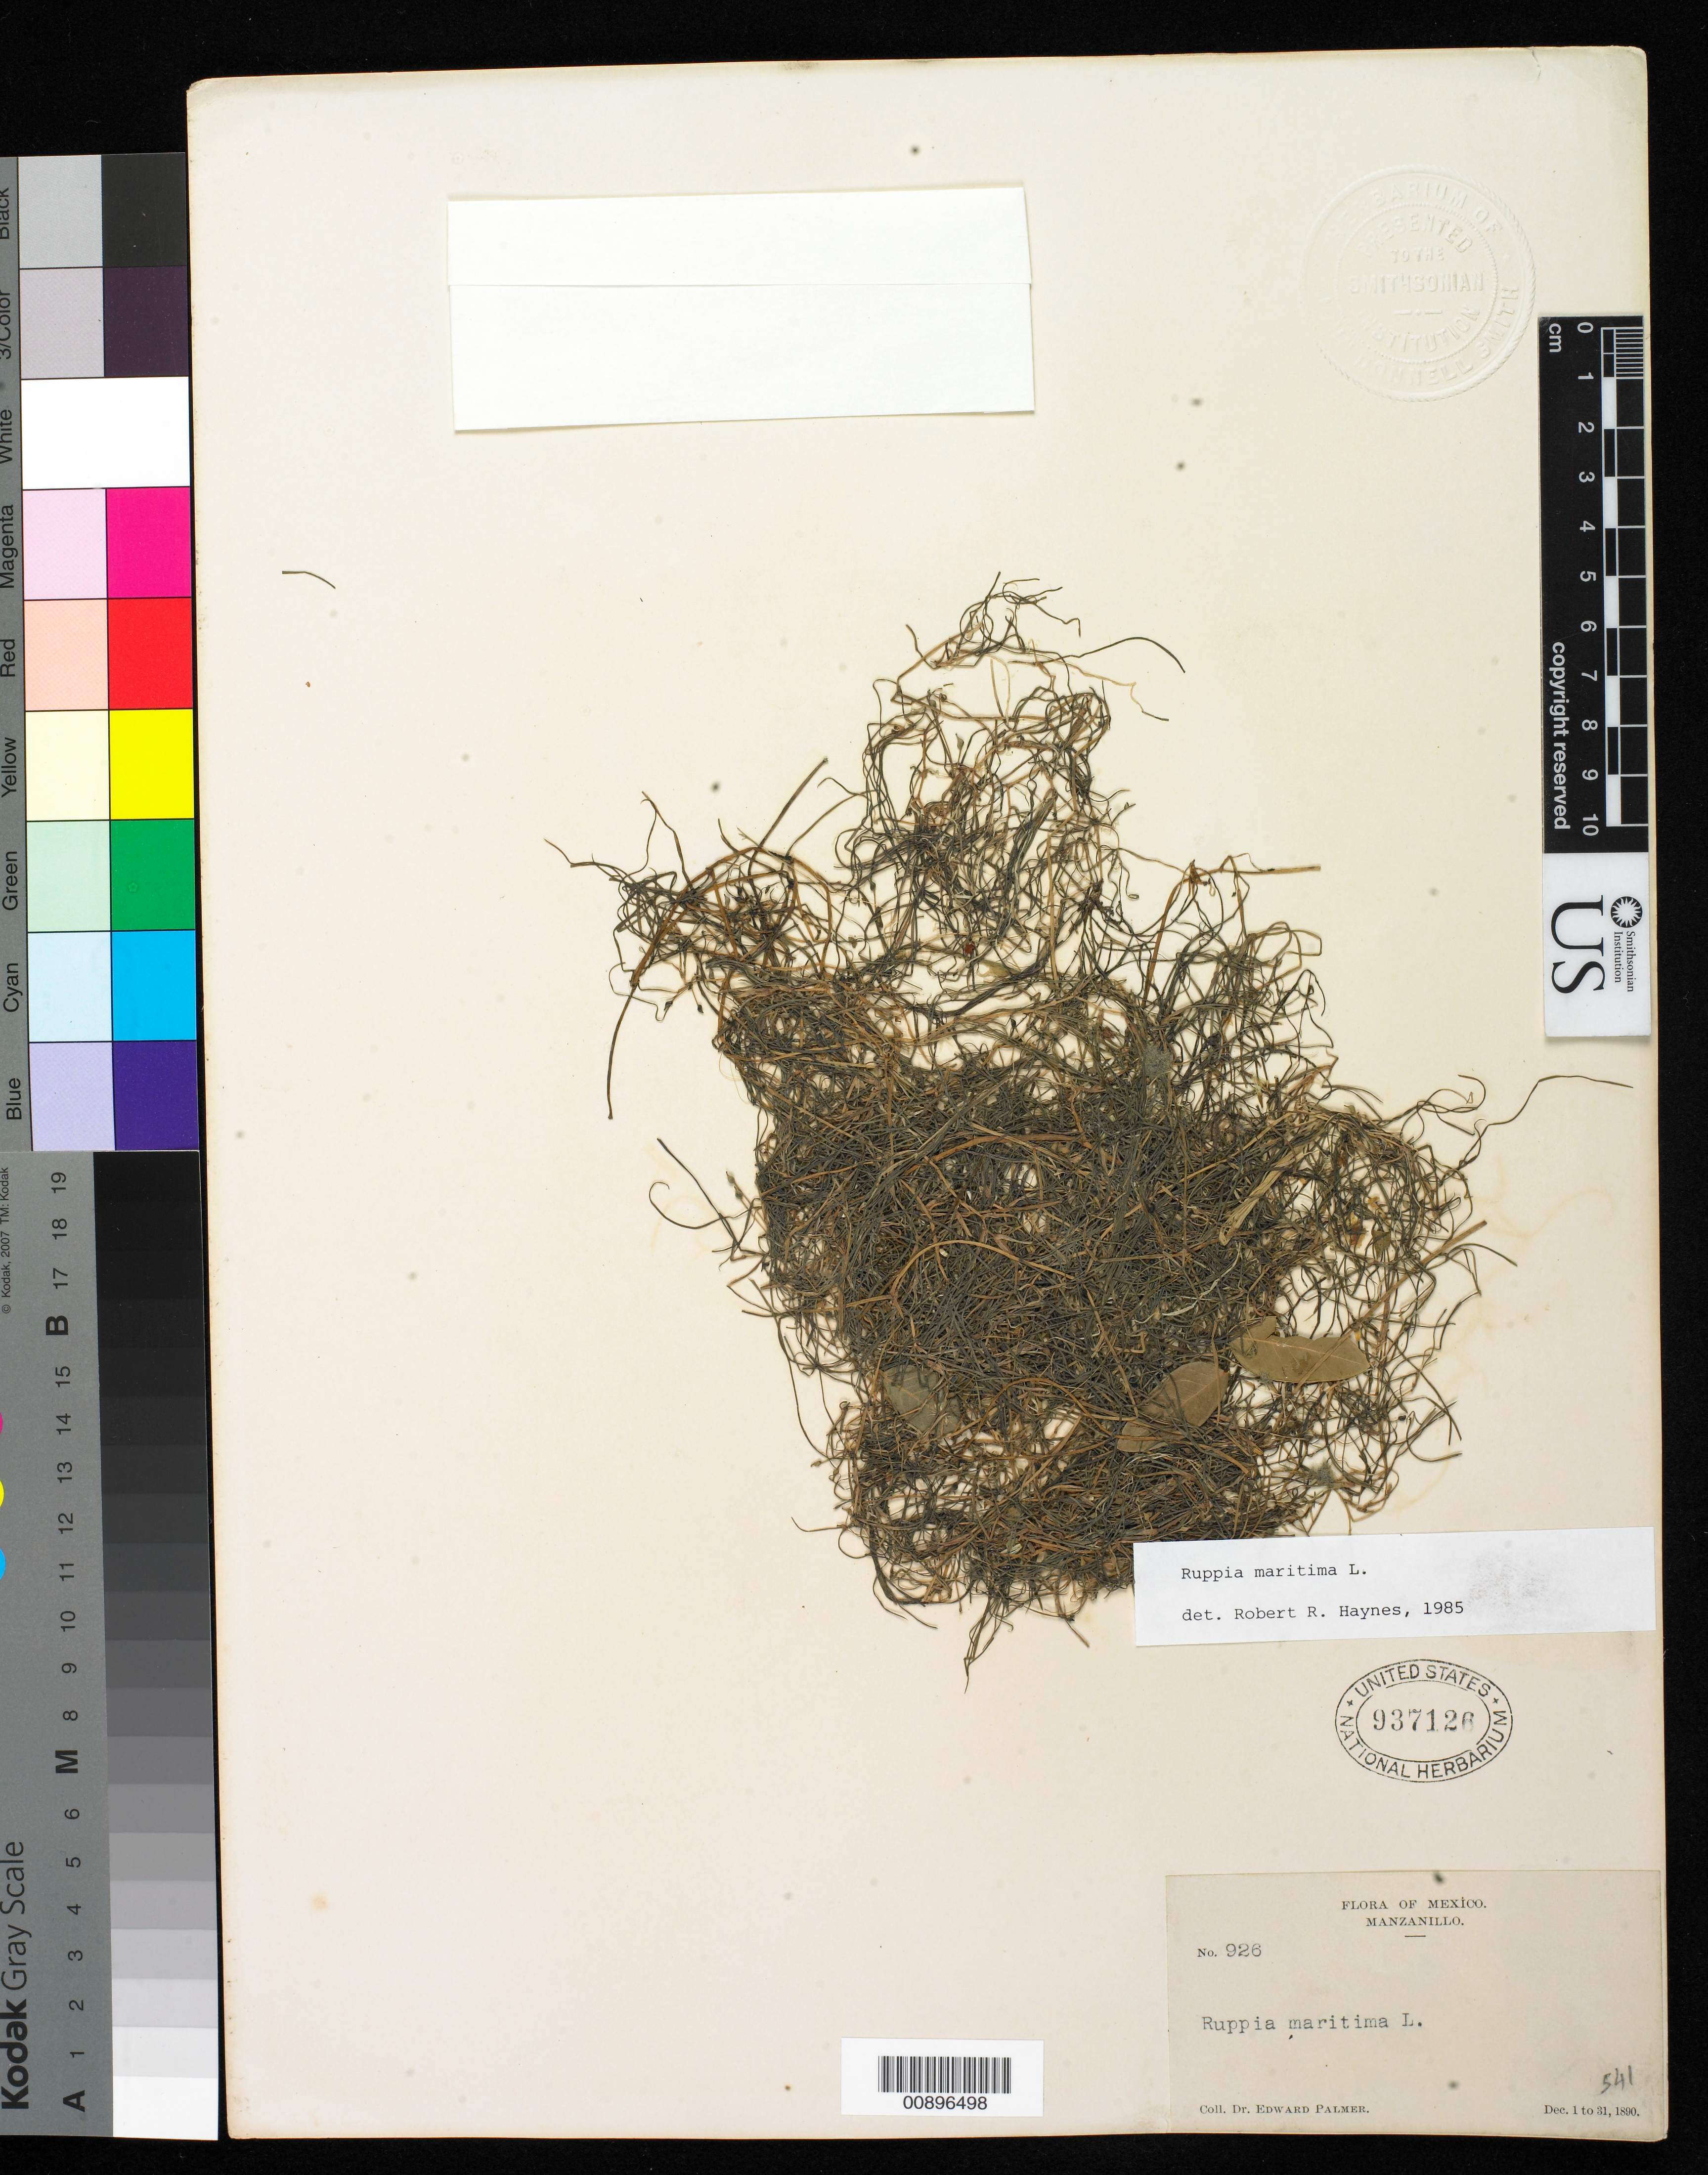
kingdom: Plantae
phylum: Tracheophyta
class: Liliopsida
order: Alismatales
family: Ruppiaceae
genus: Ruppia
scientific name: Ruppia maritima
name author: L.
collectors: E. Palmer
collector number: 926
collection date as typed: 01 Dec 1890 to 31 Dec 1890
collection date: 1890-12-01/1890-12-31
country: Mexico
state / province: Colima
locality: Manzanillo, Colima.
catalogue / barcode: US 937126